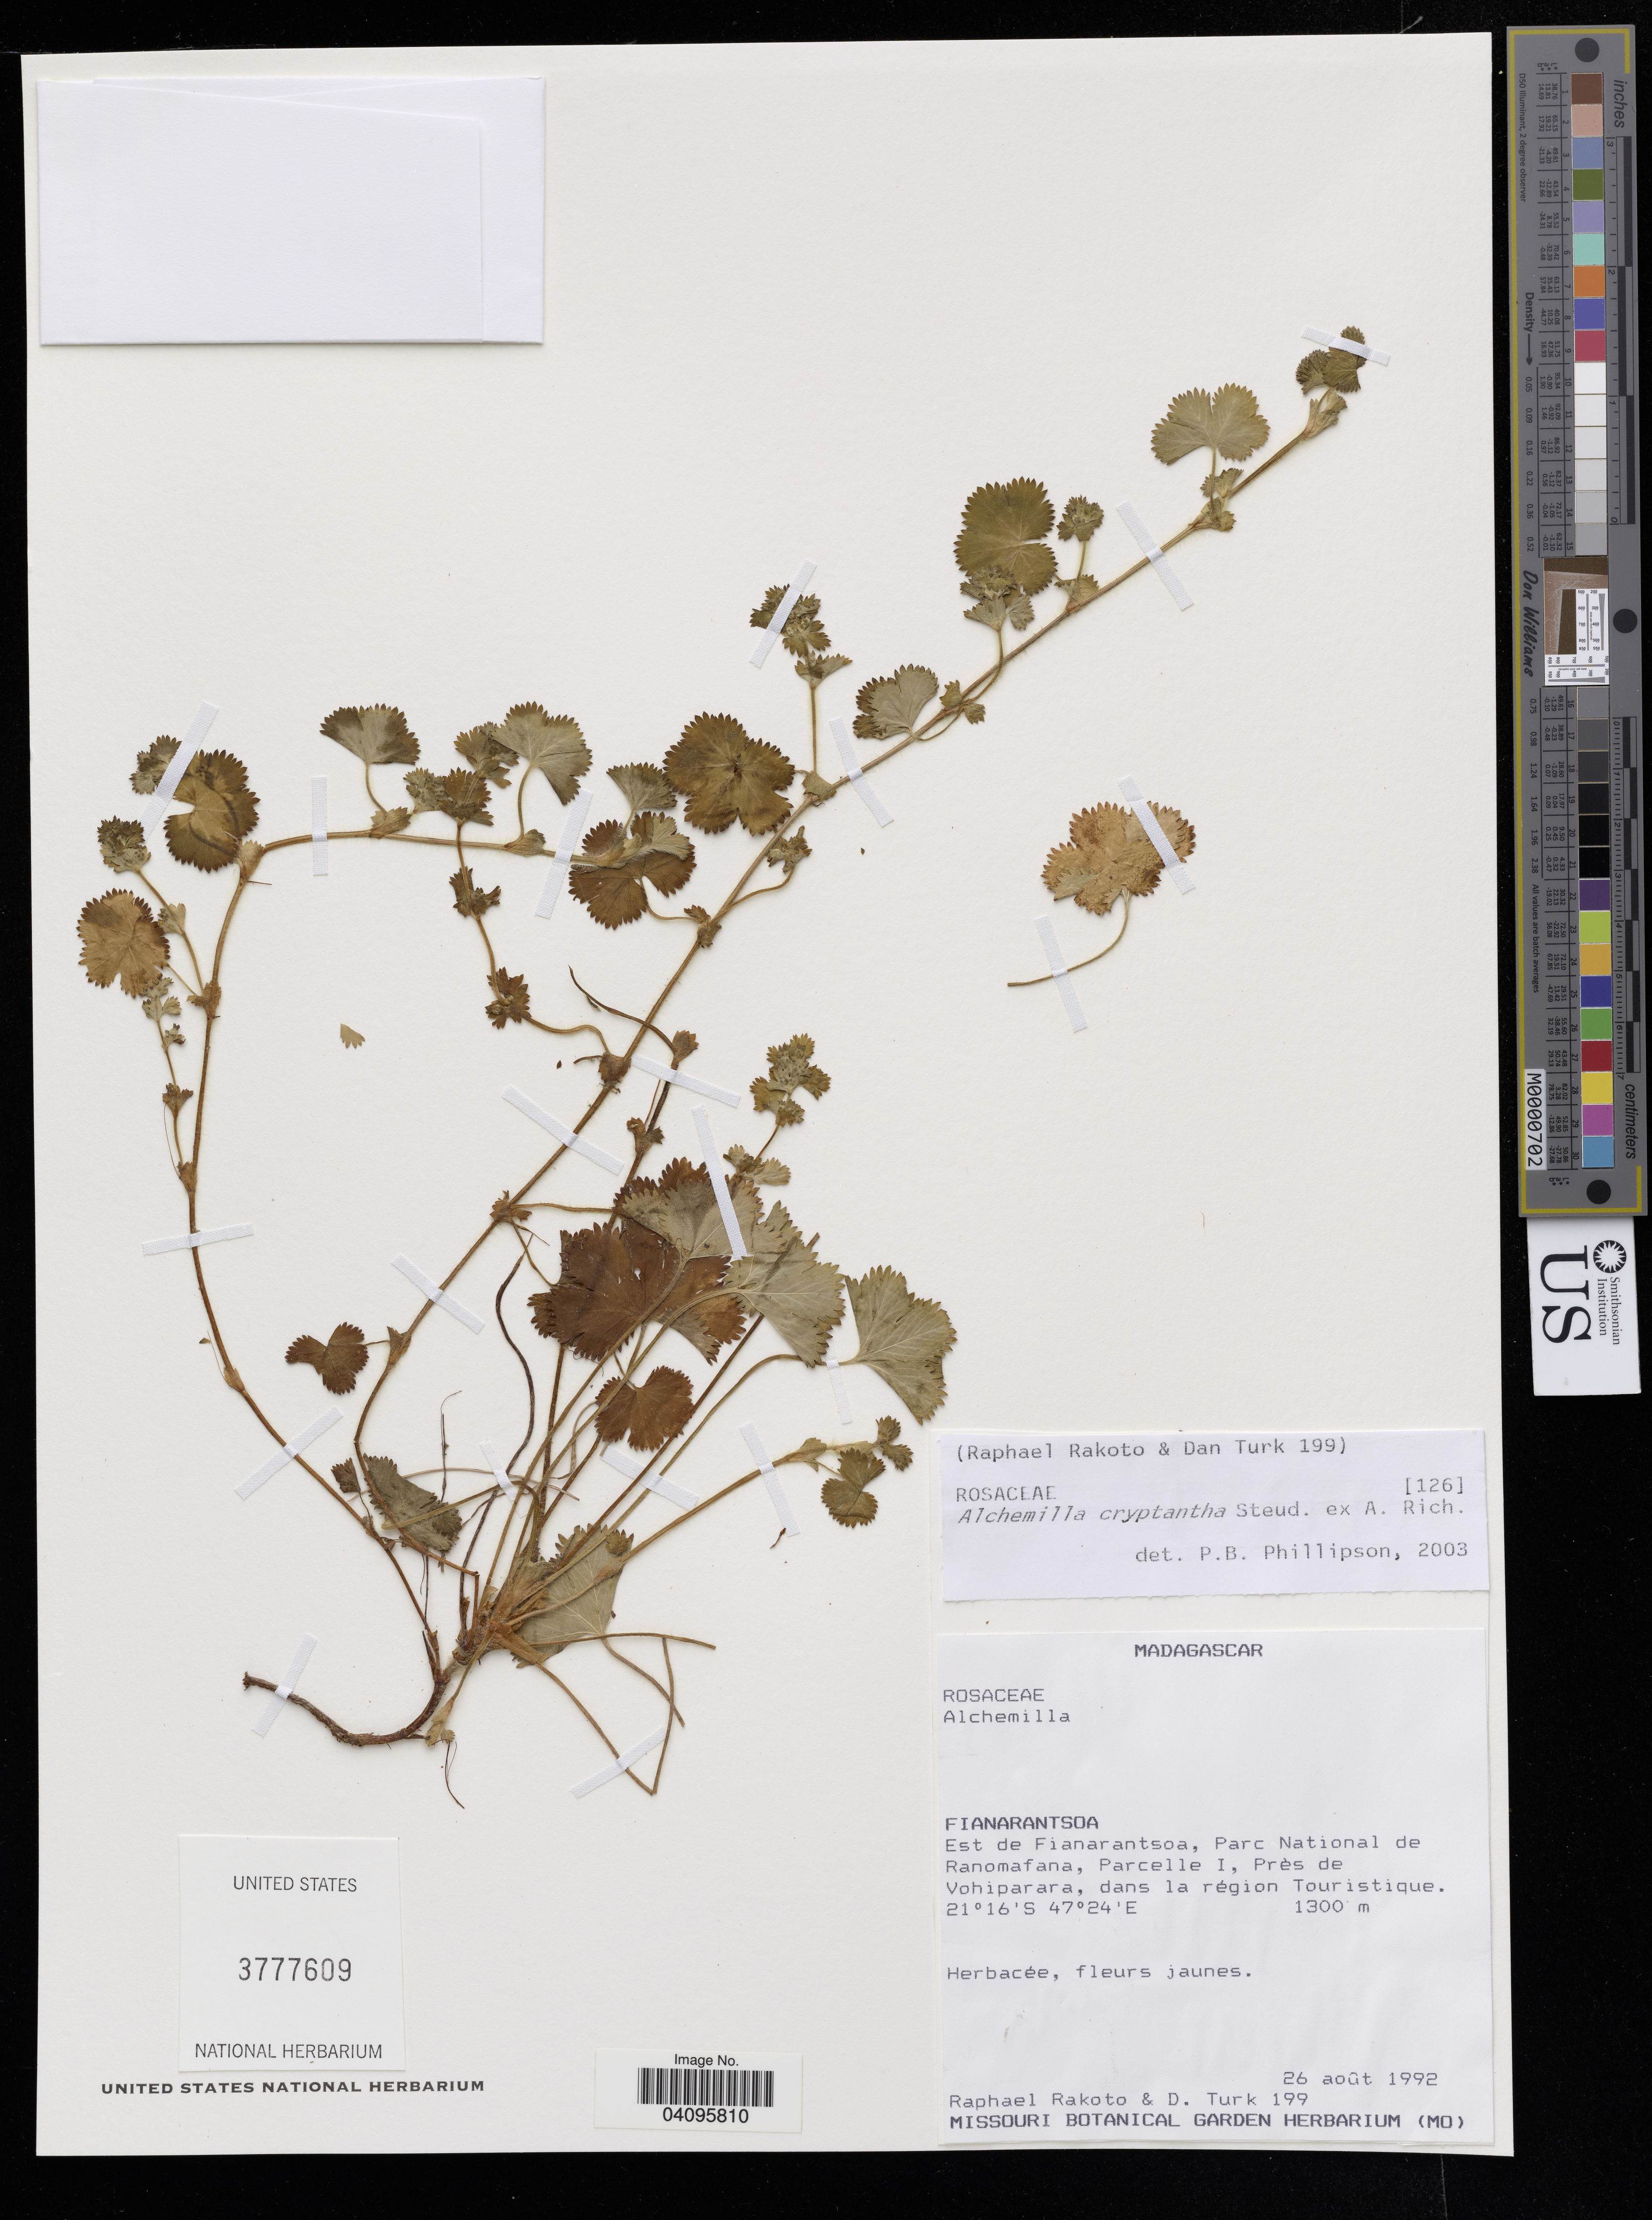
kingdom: Plantae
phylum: Tracheophyta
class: Magnoliopsida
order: Rosales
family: Rosaceae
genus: Alchemilla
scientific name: Alchemilla cryptantha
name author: Steud. ex A. Rich.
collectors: R. Rakoto & D. Turk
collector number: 199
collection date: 1992-08-26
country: Madagascar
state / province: Fianarantsoa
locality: Est de Fianarantsoa, Parc National de Ranomafana, Parcelle I, Prés de Vohiparara, dans la région Touristique.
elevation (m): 1300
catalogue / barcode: US 3777609